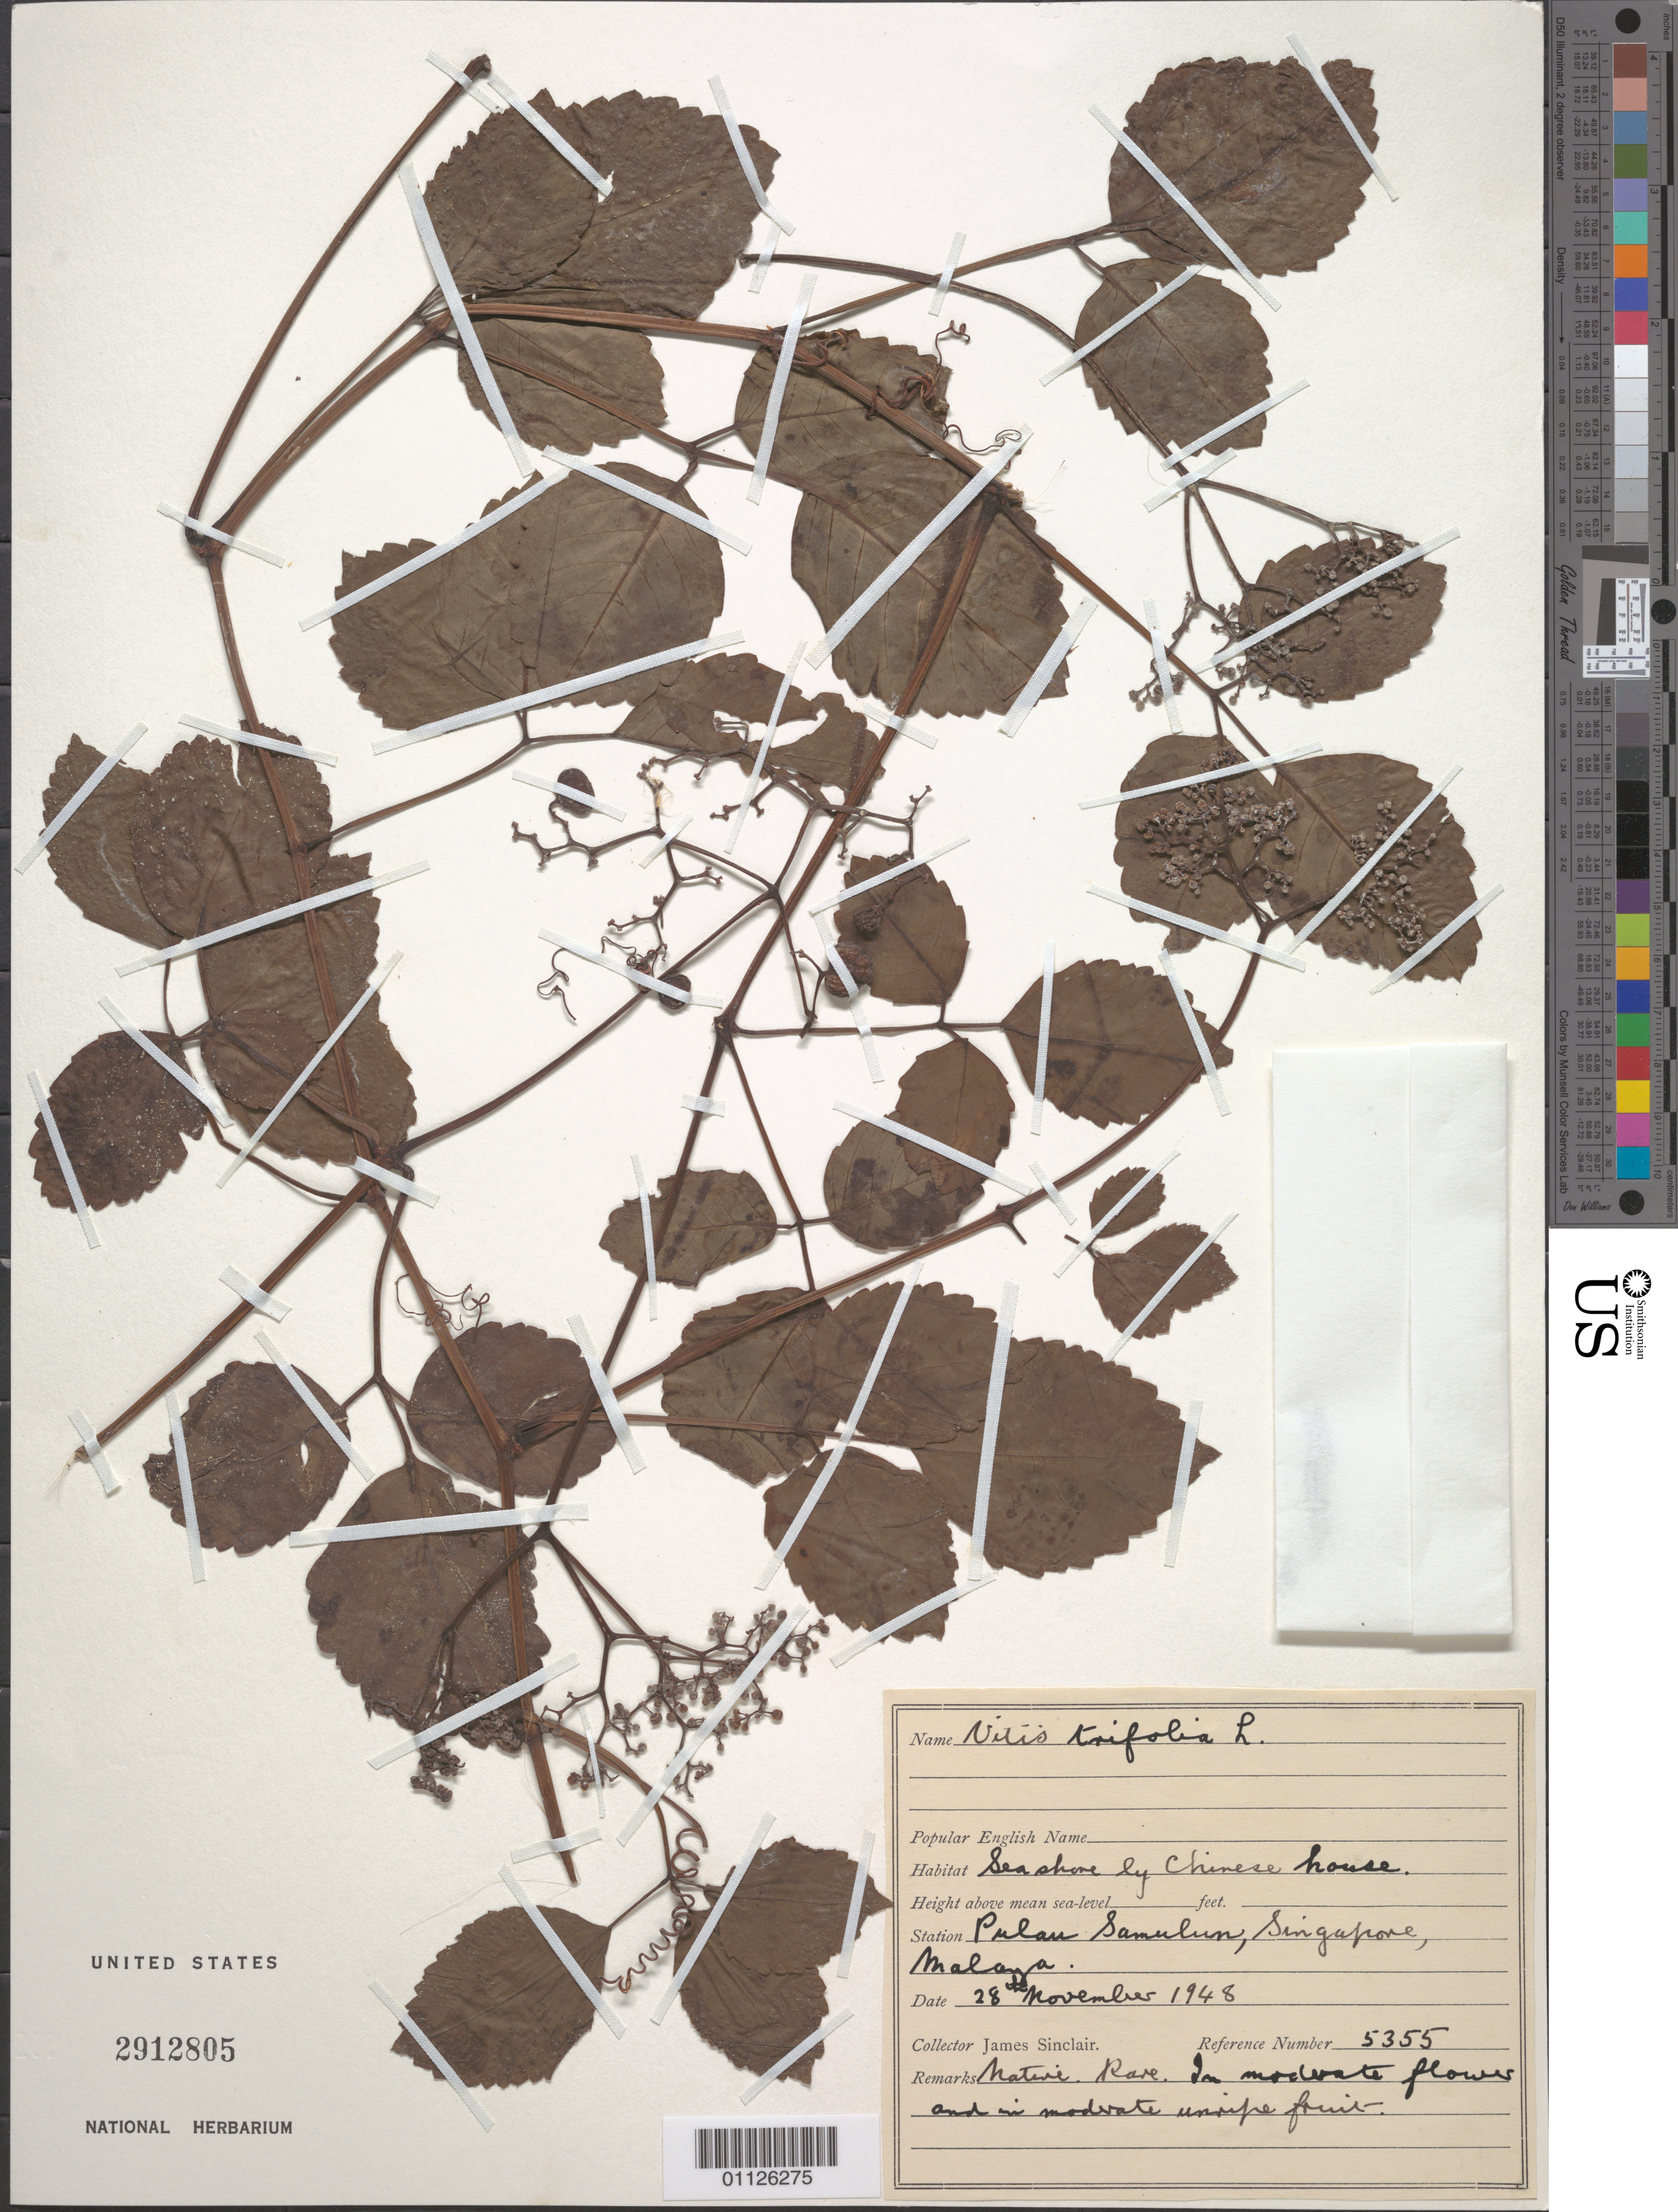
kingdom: Plantae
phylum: Tracheophyta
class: Magnoliopsida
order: Vitales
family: Vitaceae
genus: Causonis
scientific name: Causonis trifolia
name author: (L.) Mabb. & J. Wen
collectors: J. G. Sinclair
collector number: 5355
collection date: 1948-11-28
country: Singapore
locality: Pulau Samulun.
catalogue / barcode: US 2912805